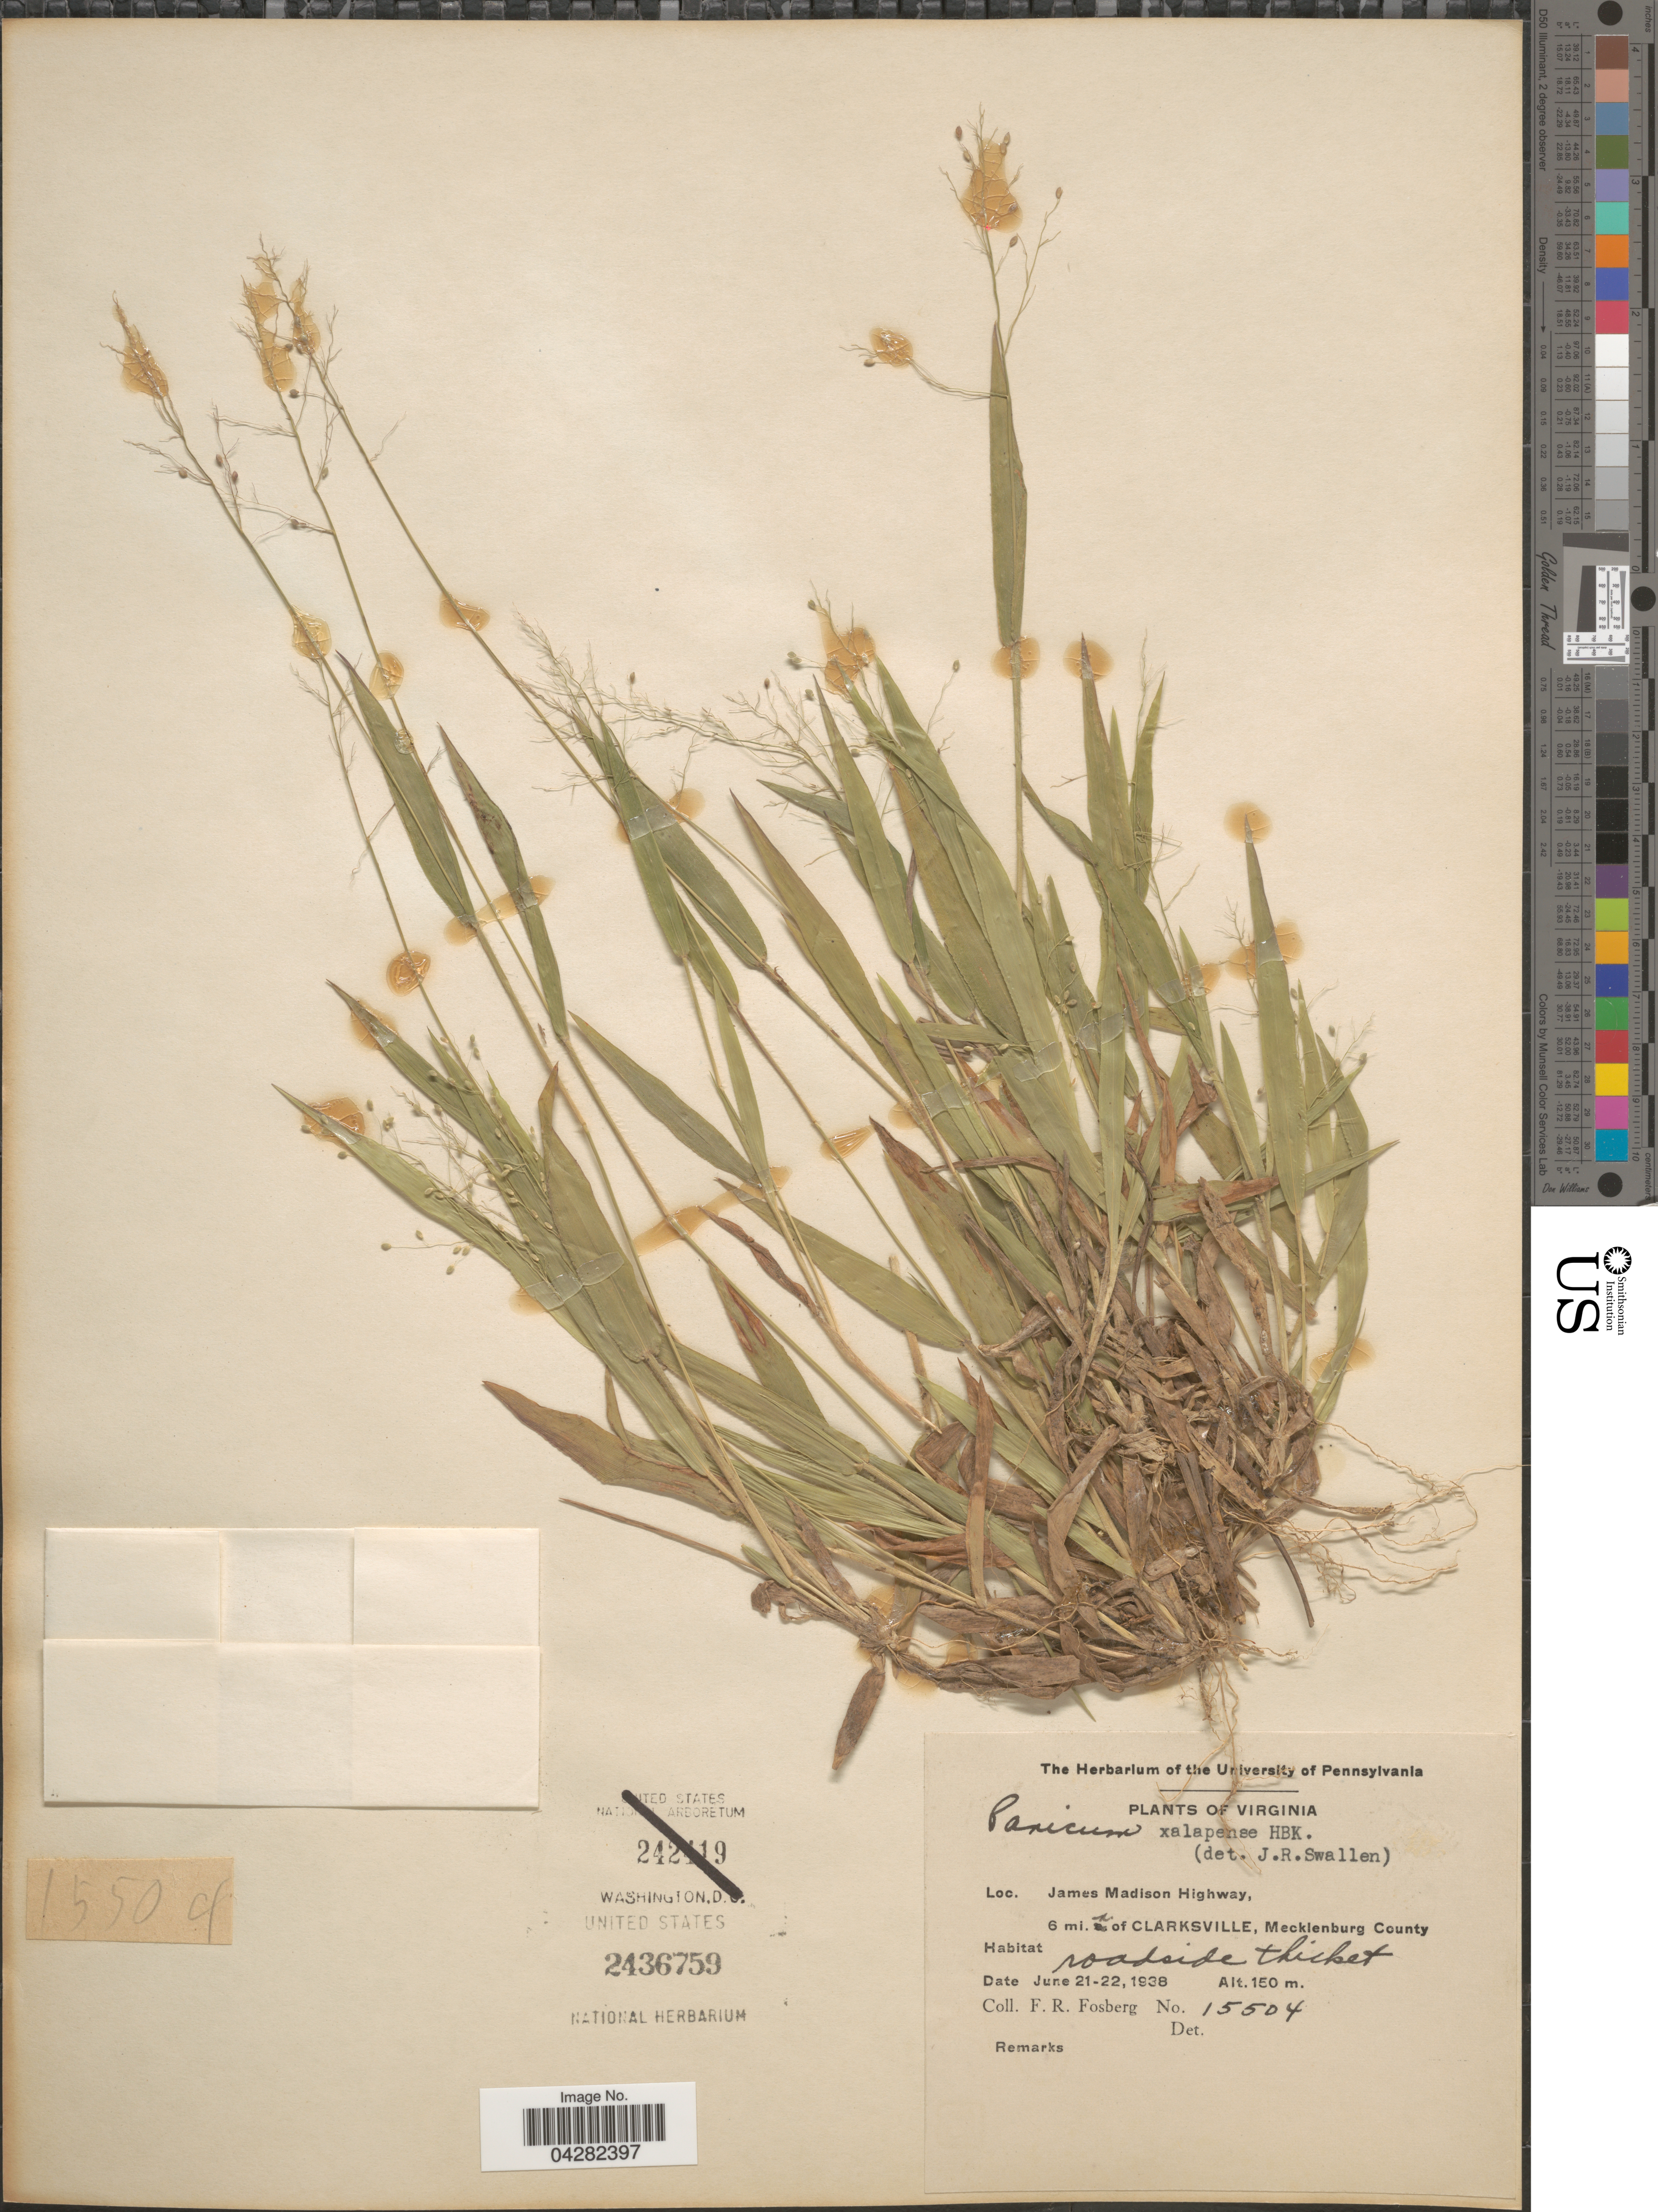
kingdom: Plantae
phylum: Tracheophyta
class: Liliopsida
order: Poales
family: Poaceae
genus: Dichanthelium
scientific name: Dichanthelium laxiflorum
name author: (Lam.) Gould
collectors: F. R. Fosberg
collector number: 15504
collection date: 1938-06-21/1938-06-22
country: United States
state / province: Virginia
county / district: Mecklenburg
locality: James Madison Highway, 6 mi. n of Clarksville, Mecklenburg County. Roadside thicket.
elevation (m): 150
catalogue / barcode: US 2436759